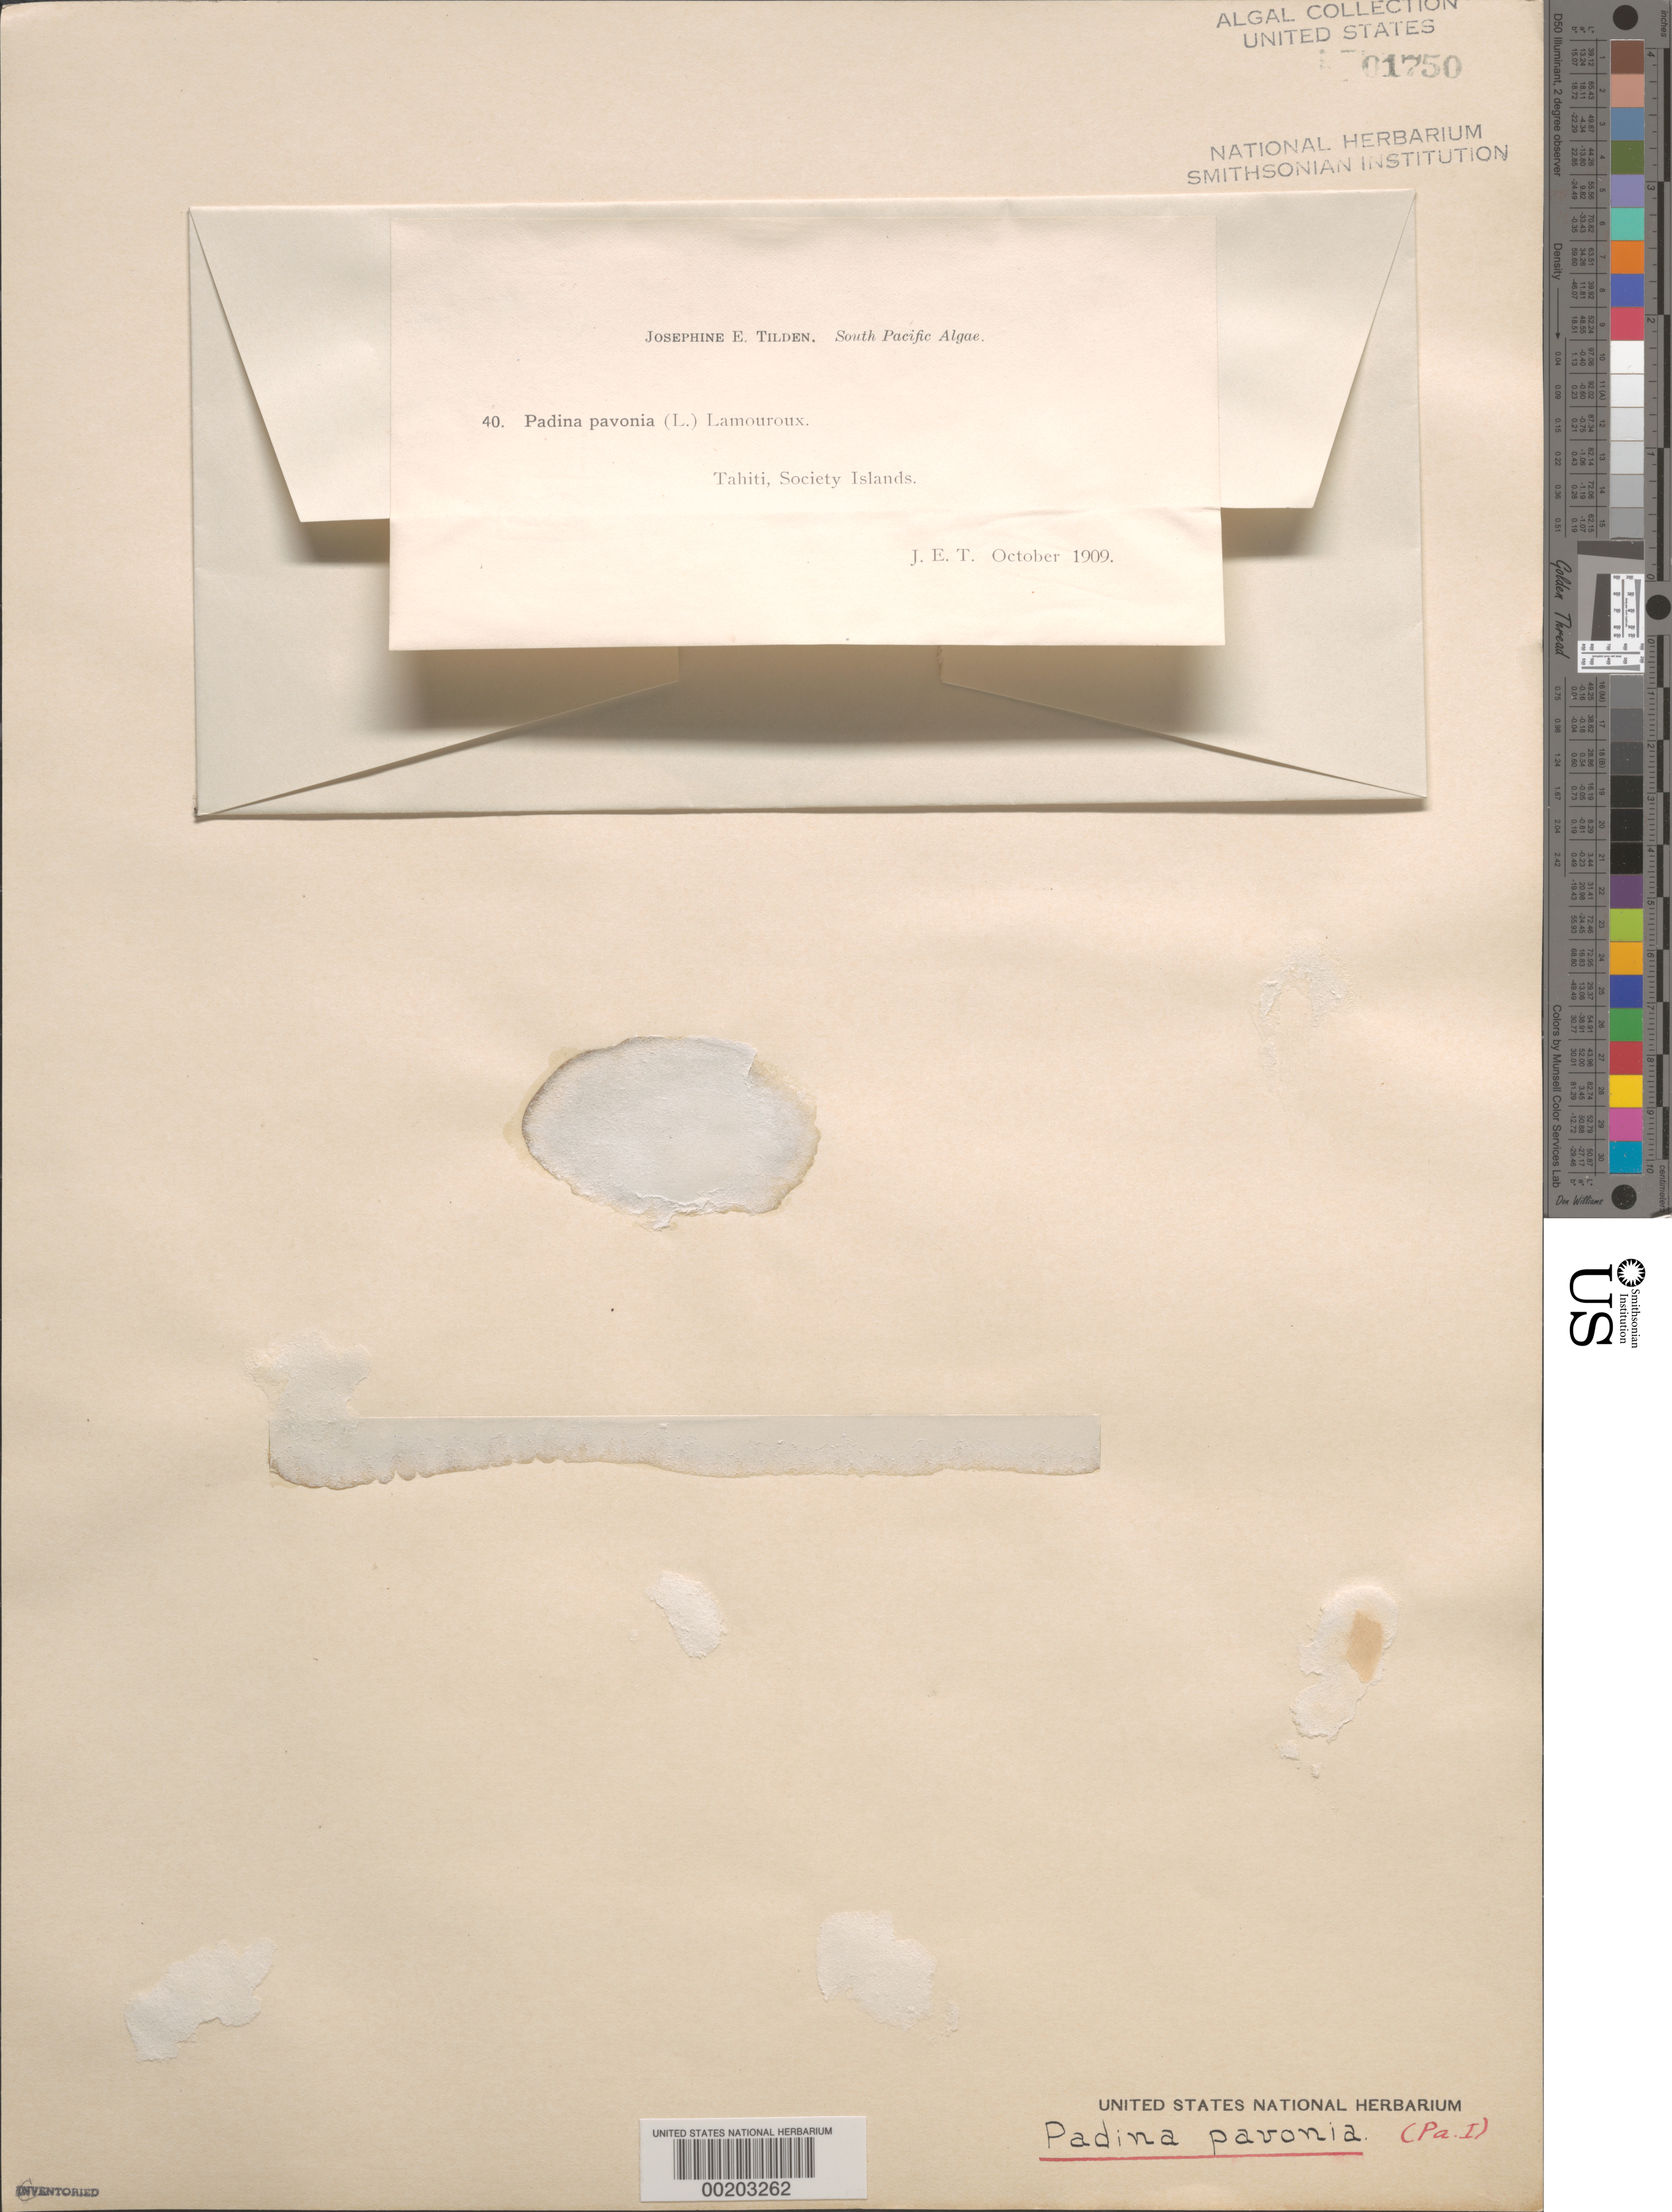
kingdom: Chromista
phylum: Ochrophyta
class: Phaeophyceae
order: Dictyotales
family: Dictyotaceae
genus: Padina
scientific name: Padina pavonica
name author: (L.) Thivy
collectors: J. E. Tilden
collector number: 40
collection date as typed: Oct 1909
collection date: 1909-10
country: French Polynesia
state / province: Îles du Vent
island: Tahiti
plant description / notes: Tilden, South Pacific Algae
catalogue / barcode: US 1750